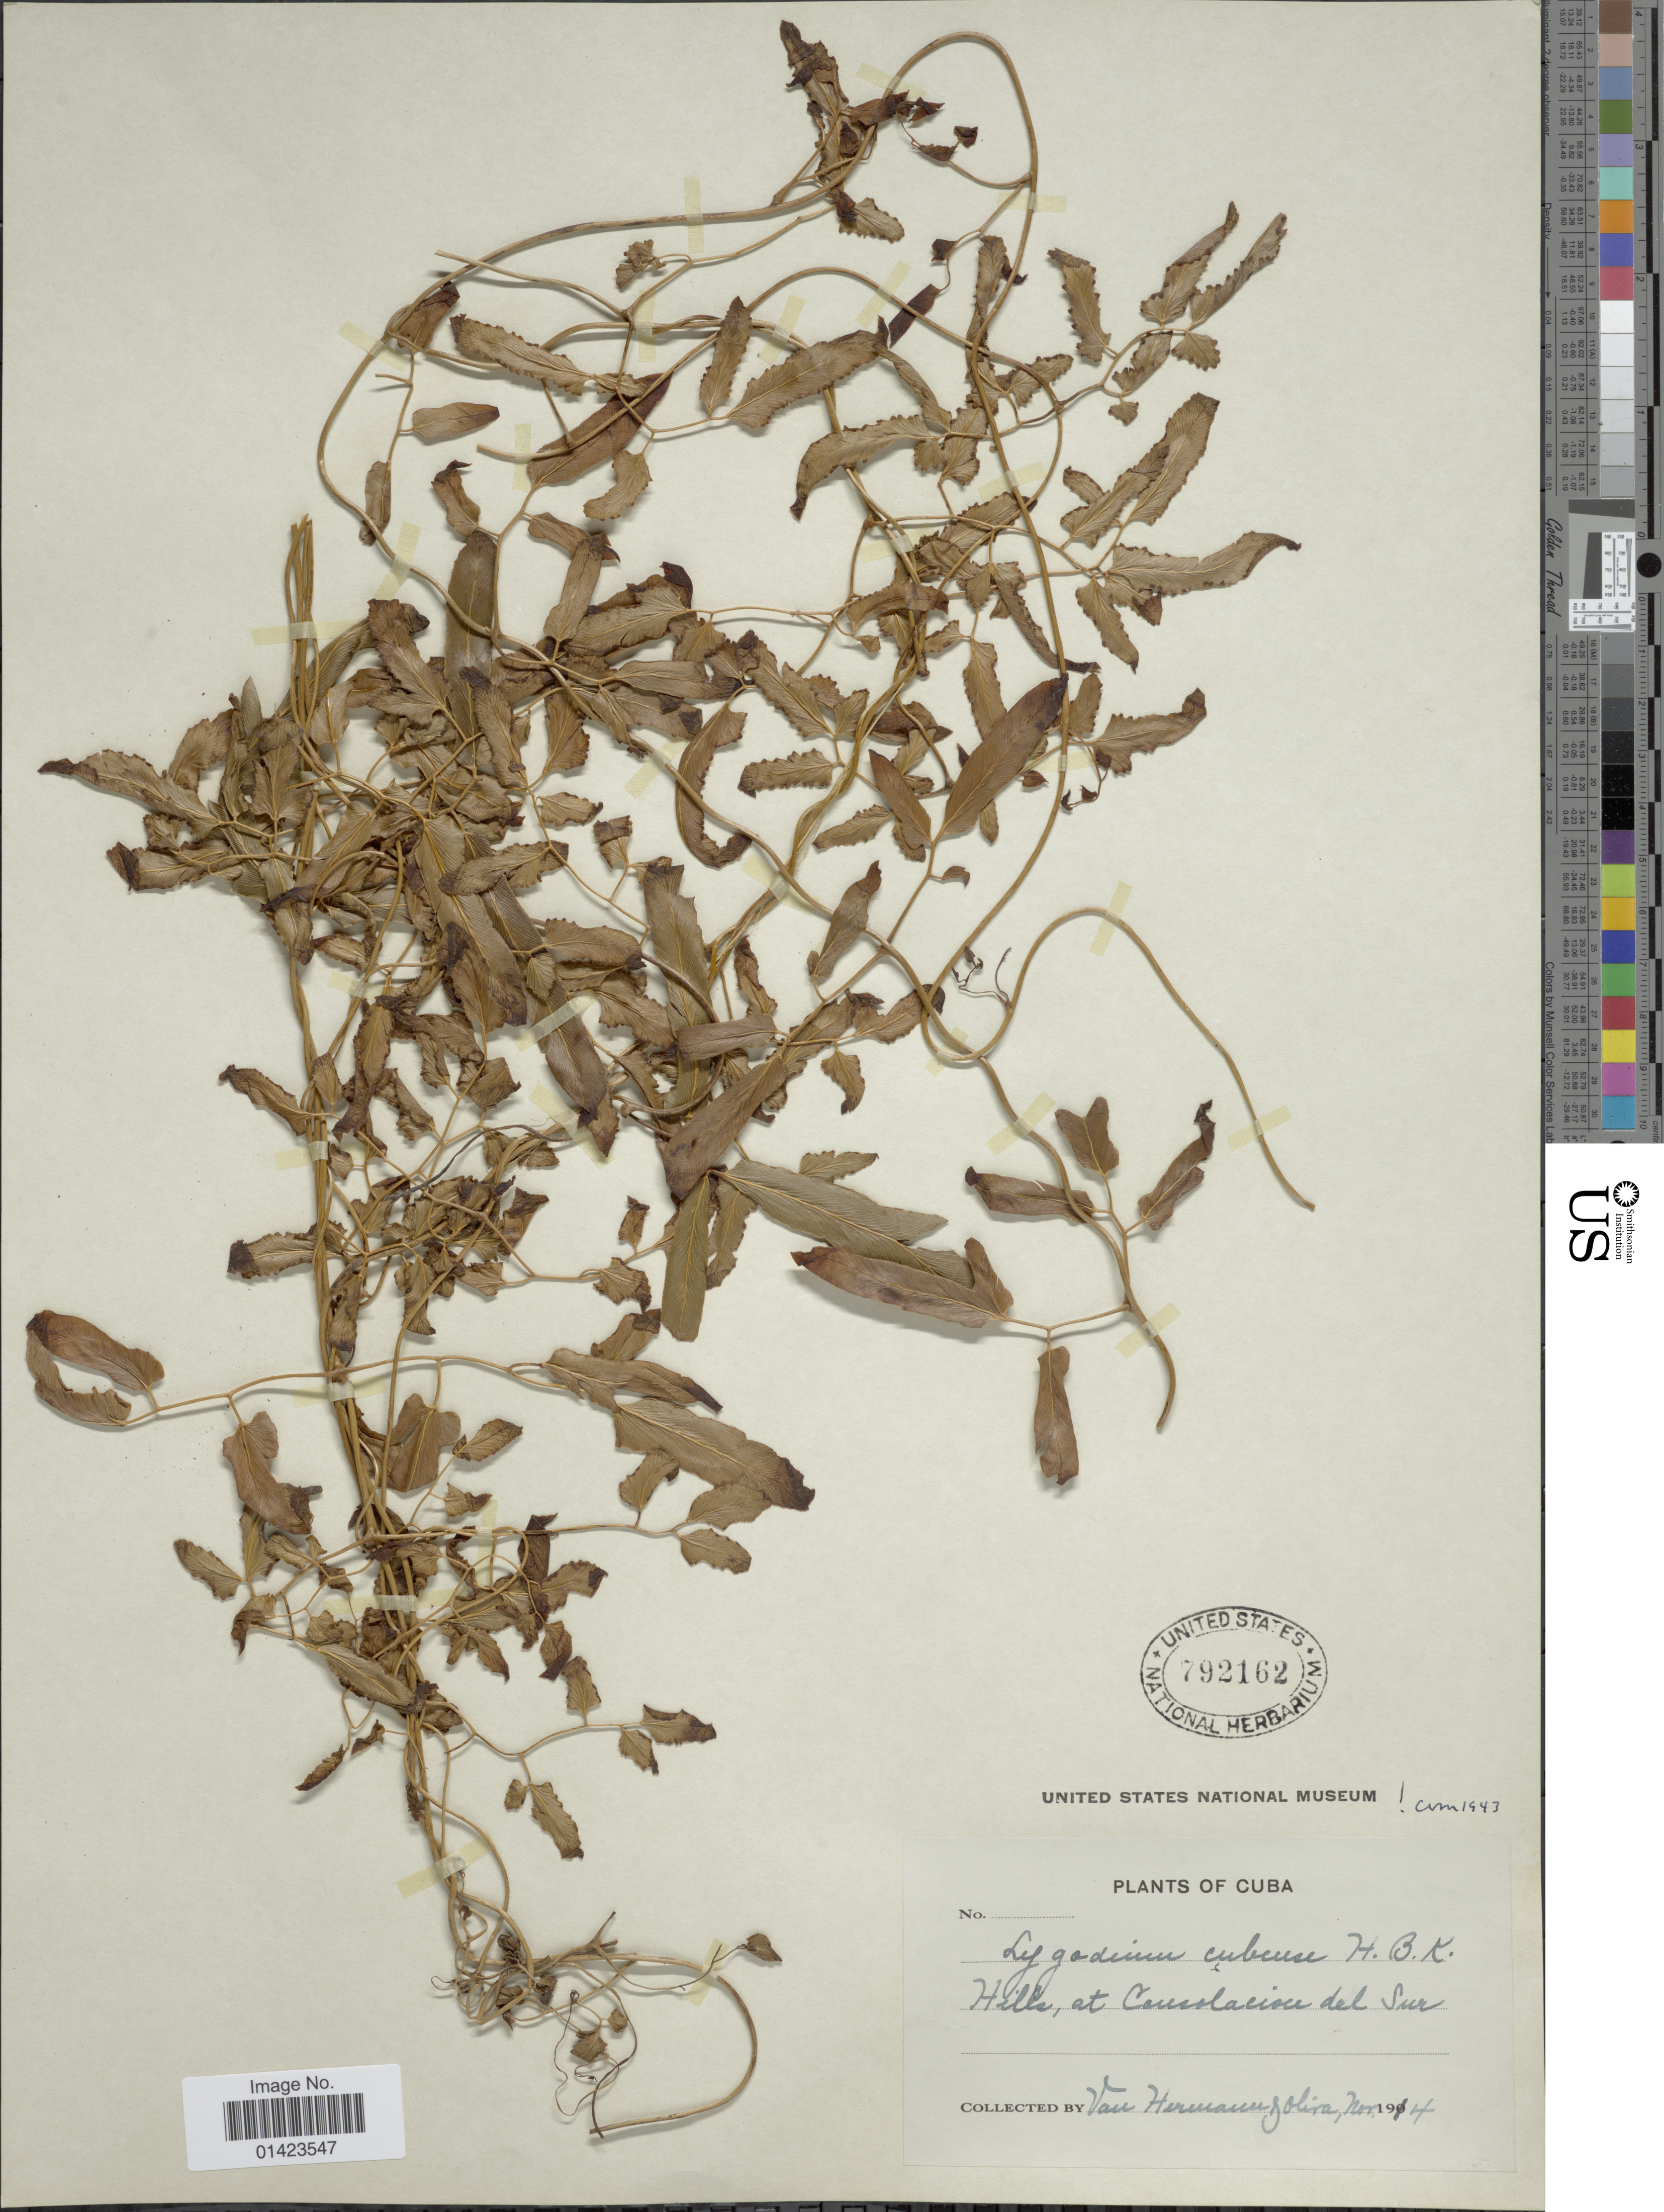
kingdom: Plantae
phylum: Tracheophyta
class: Polypodiopsida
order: Schizaeales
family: Lygodiaceae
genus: Lygodium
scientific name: Lygodium cubense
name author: Kunth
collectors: J. Van Hermann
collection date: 1914-11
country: Cuba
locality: Hills at Consolacion del Sur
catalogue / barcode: US 792162